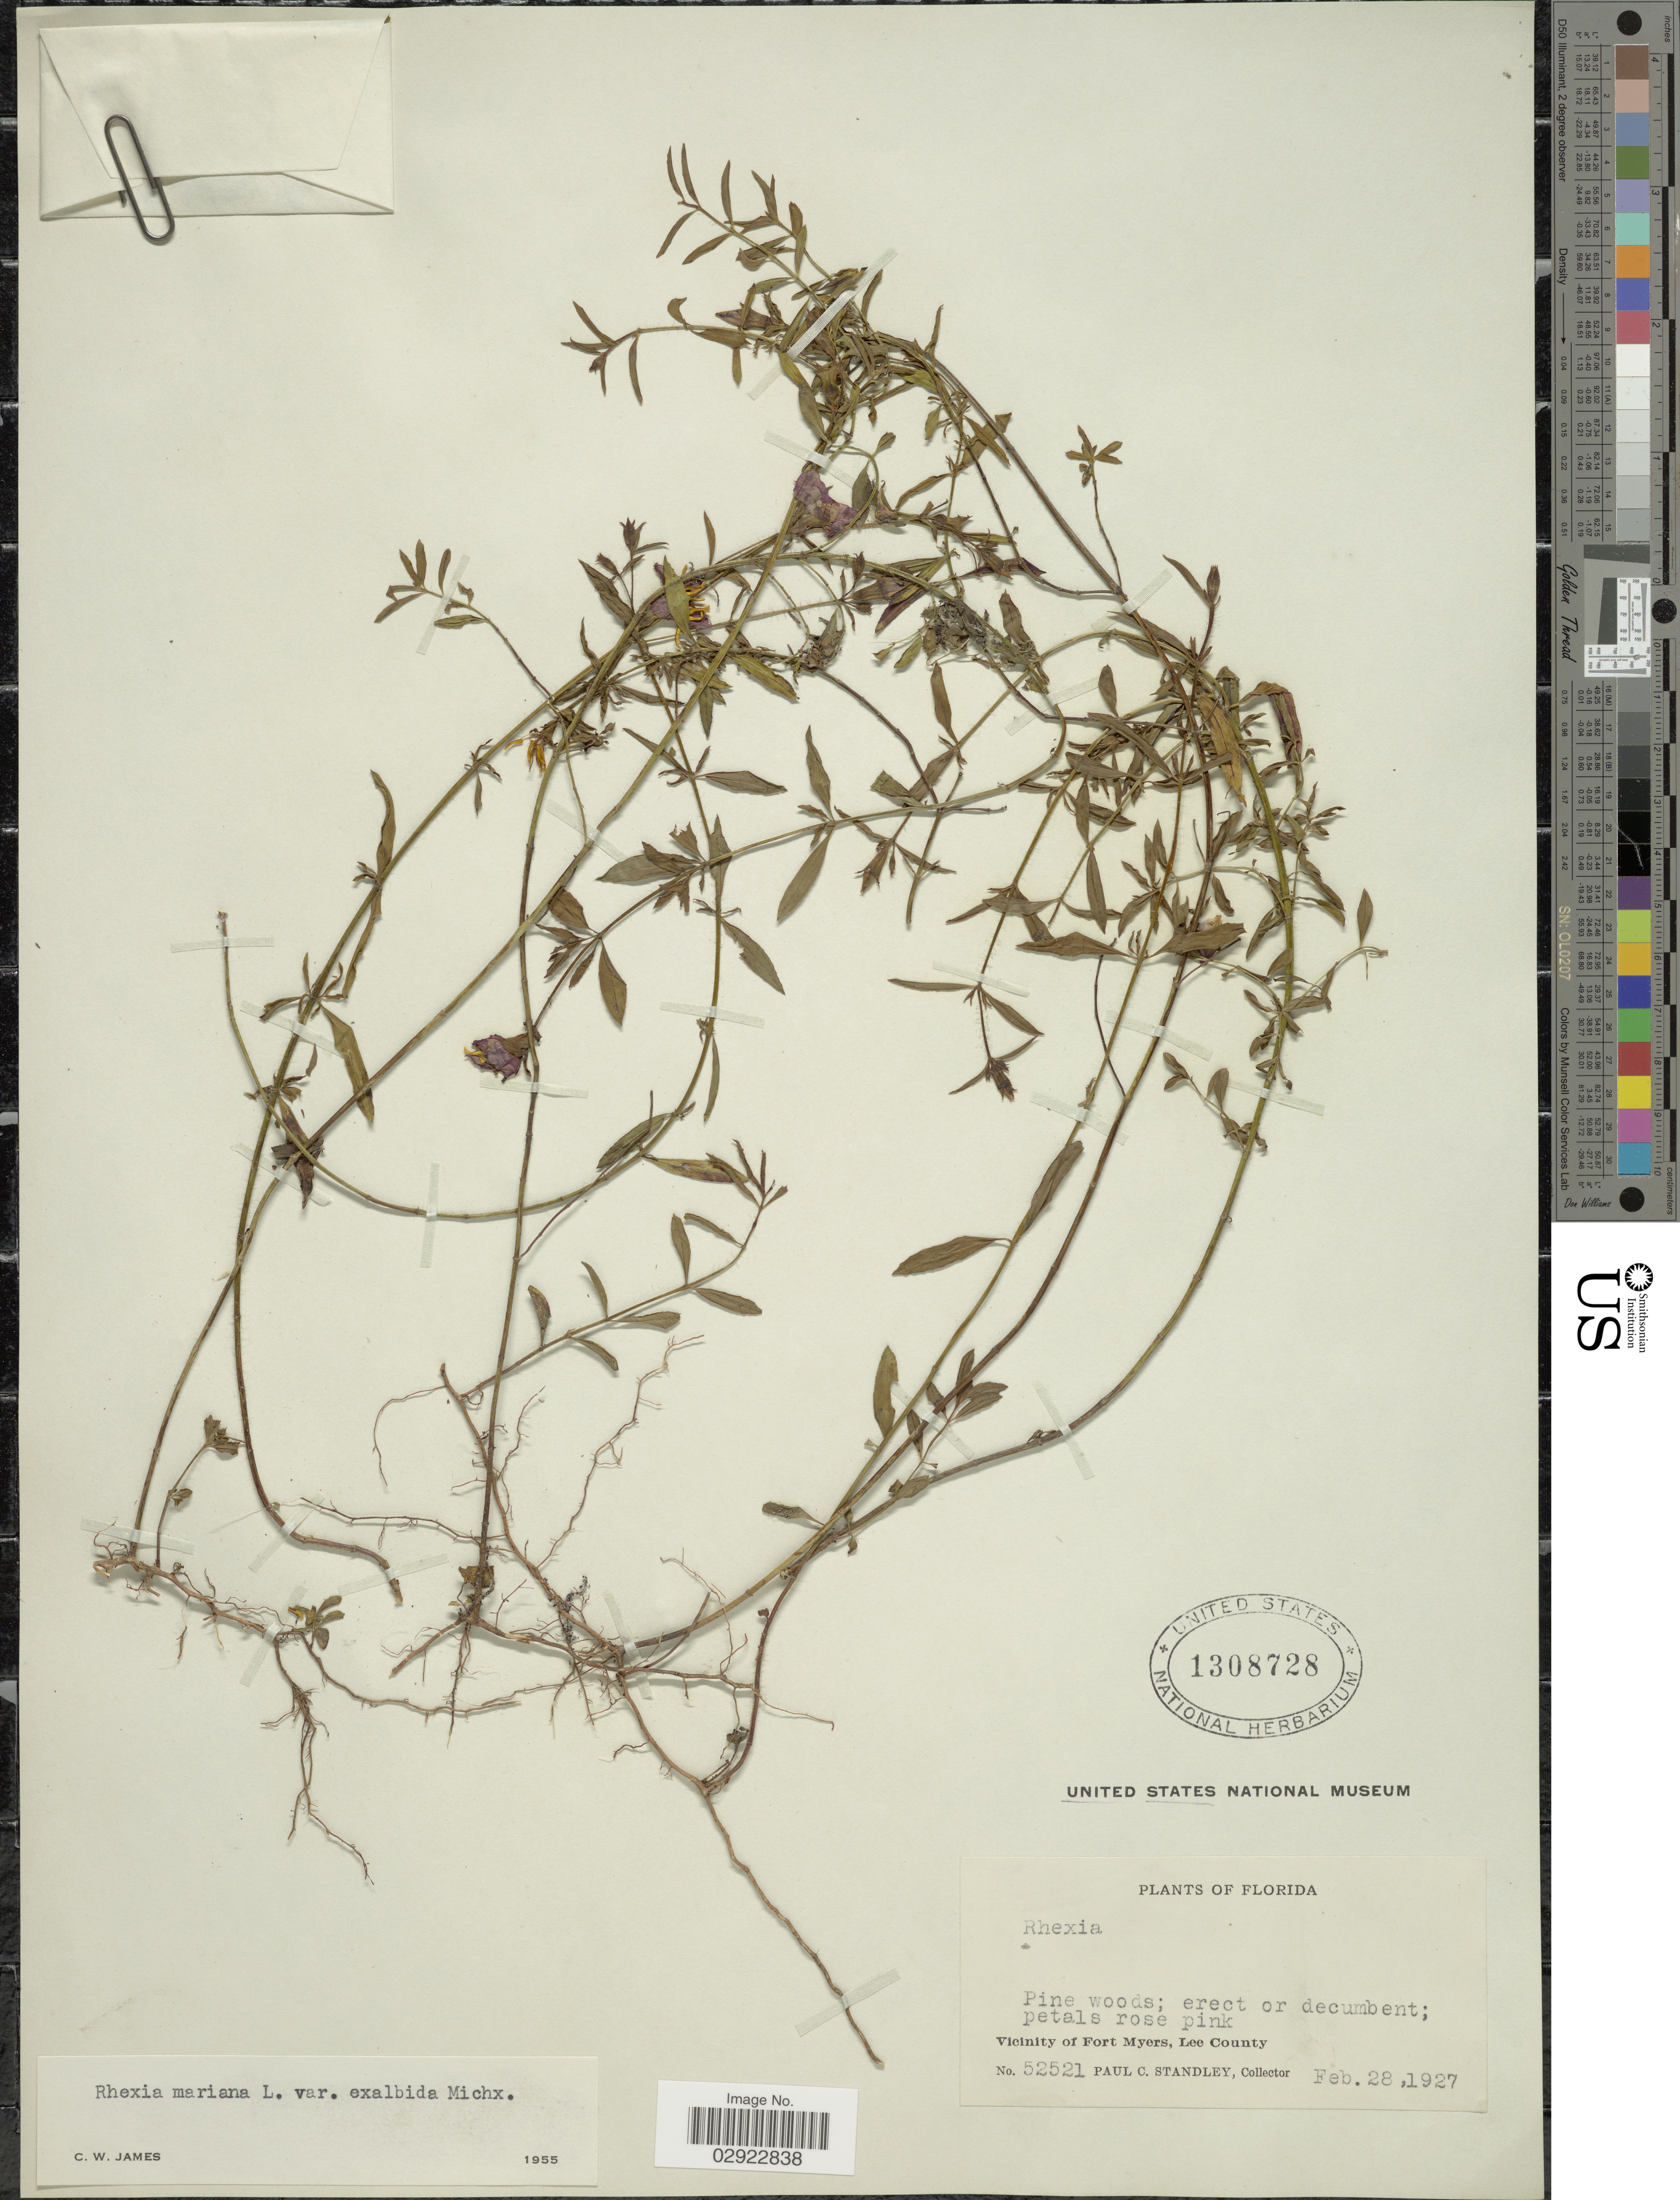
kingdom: Plantae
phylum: Tracheophyta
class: Magnoliopsida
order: Myrtales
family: Melastomataceae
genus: Rhexia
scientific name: Rhexia mariana var. exalbida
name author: Michx.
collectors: P. C. Standley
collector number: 52521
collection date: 1927-02-28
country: United States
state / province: Florida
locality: Vicinity of Fort Myers, Lee County.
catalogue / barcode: US 1308728